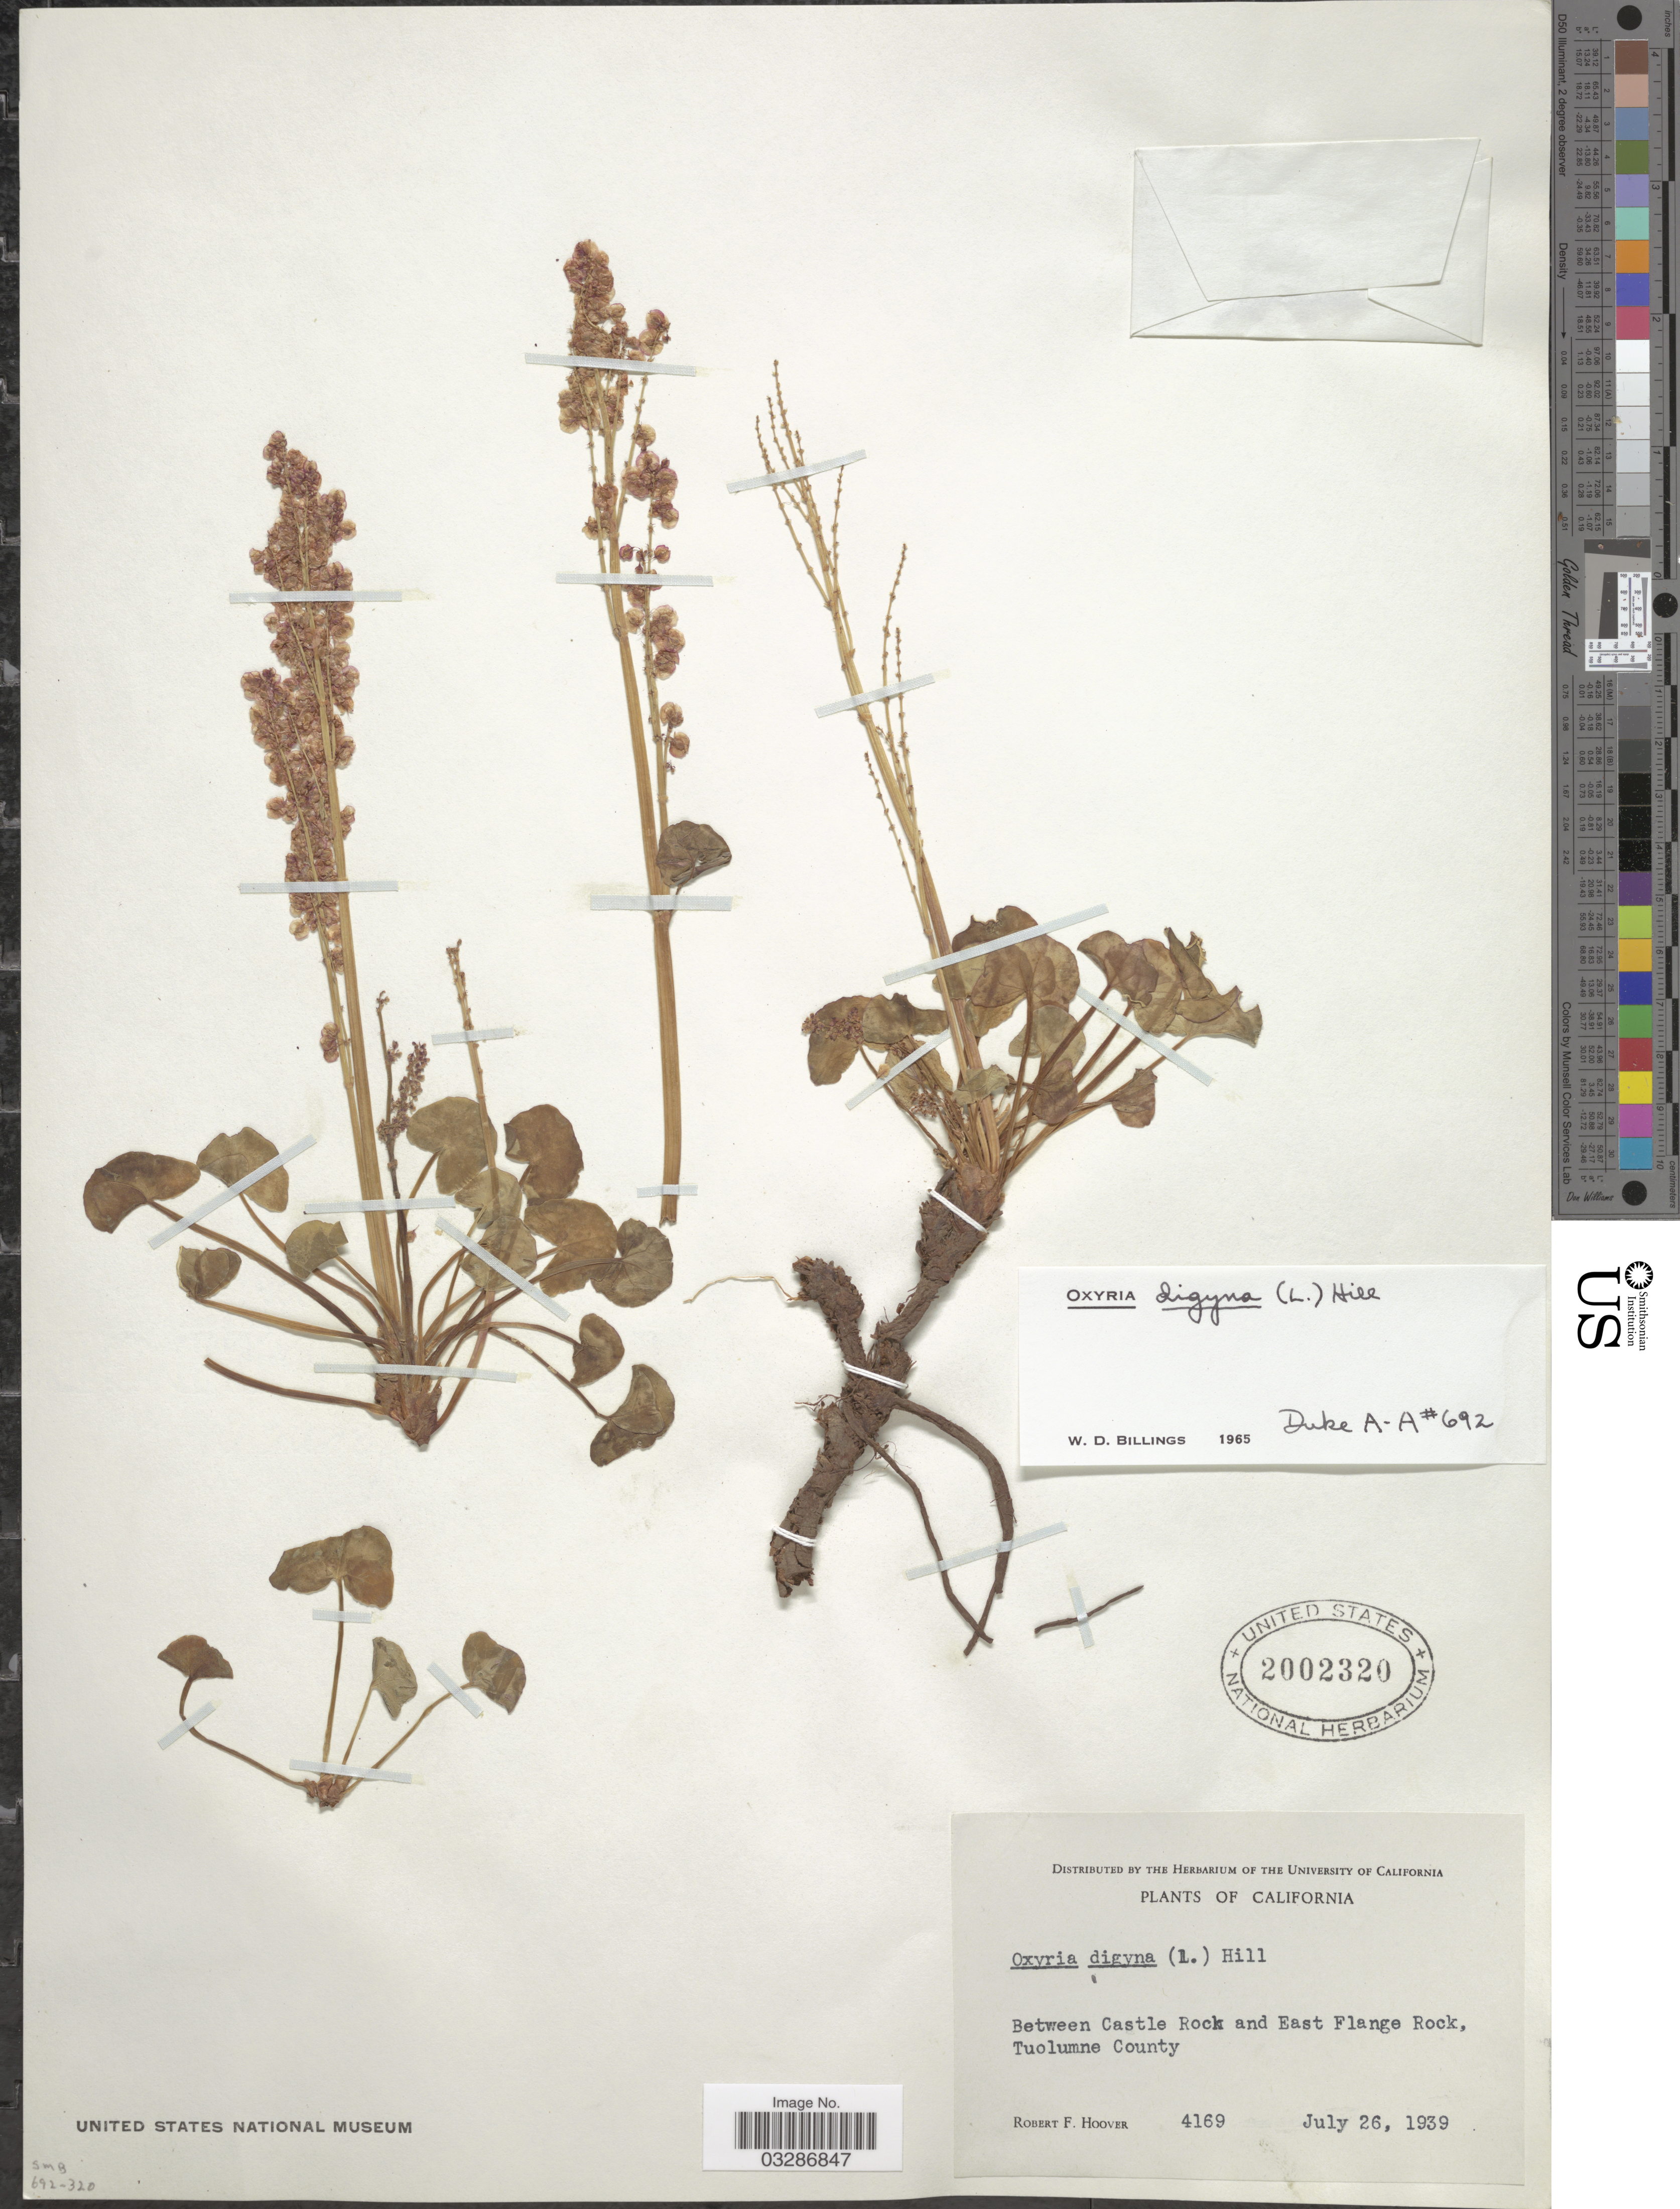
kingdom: Plantae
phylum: Tracheophyta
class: Magnoliopsida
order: Caryophyllales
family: Polygonaceae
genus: Oxyria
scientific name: Oxyria digyna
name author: (L.) Hill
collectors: R. F. Hoover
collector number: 4169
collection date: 1939-07-26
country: United States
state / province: California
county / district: Tuolumne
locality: Between Castle Rock and East Flange Rock, Tuolumne County.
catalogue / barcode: US 2002320